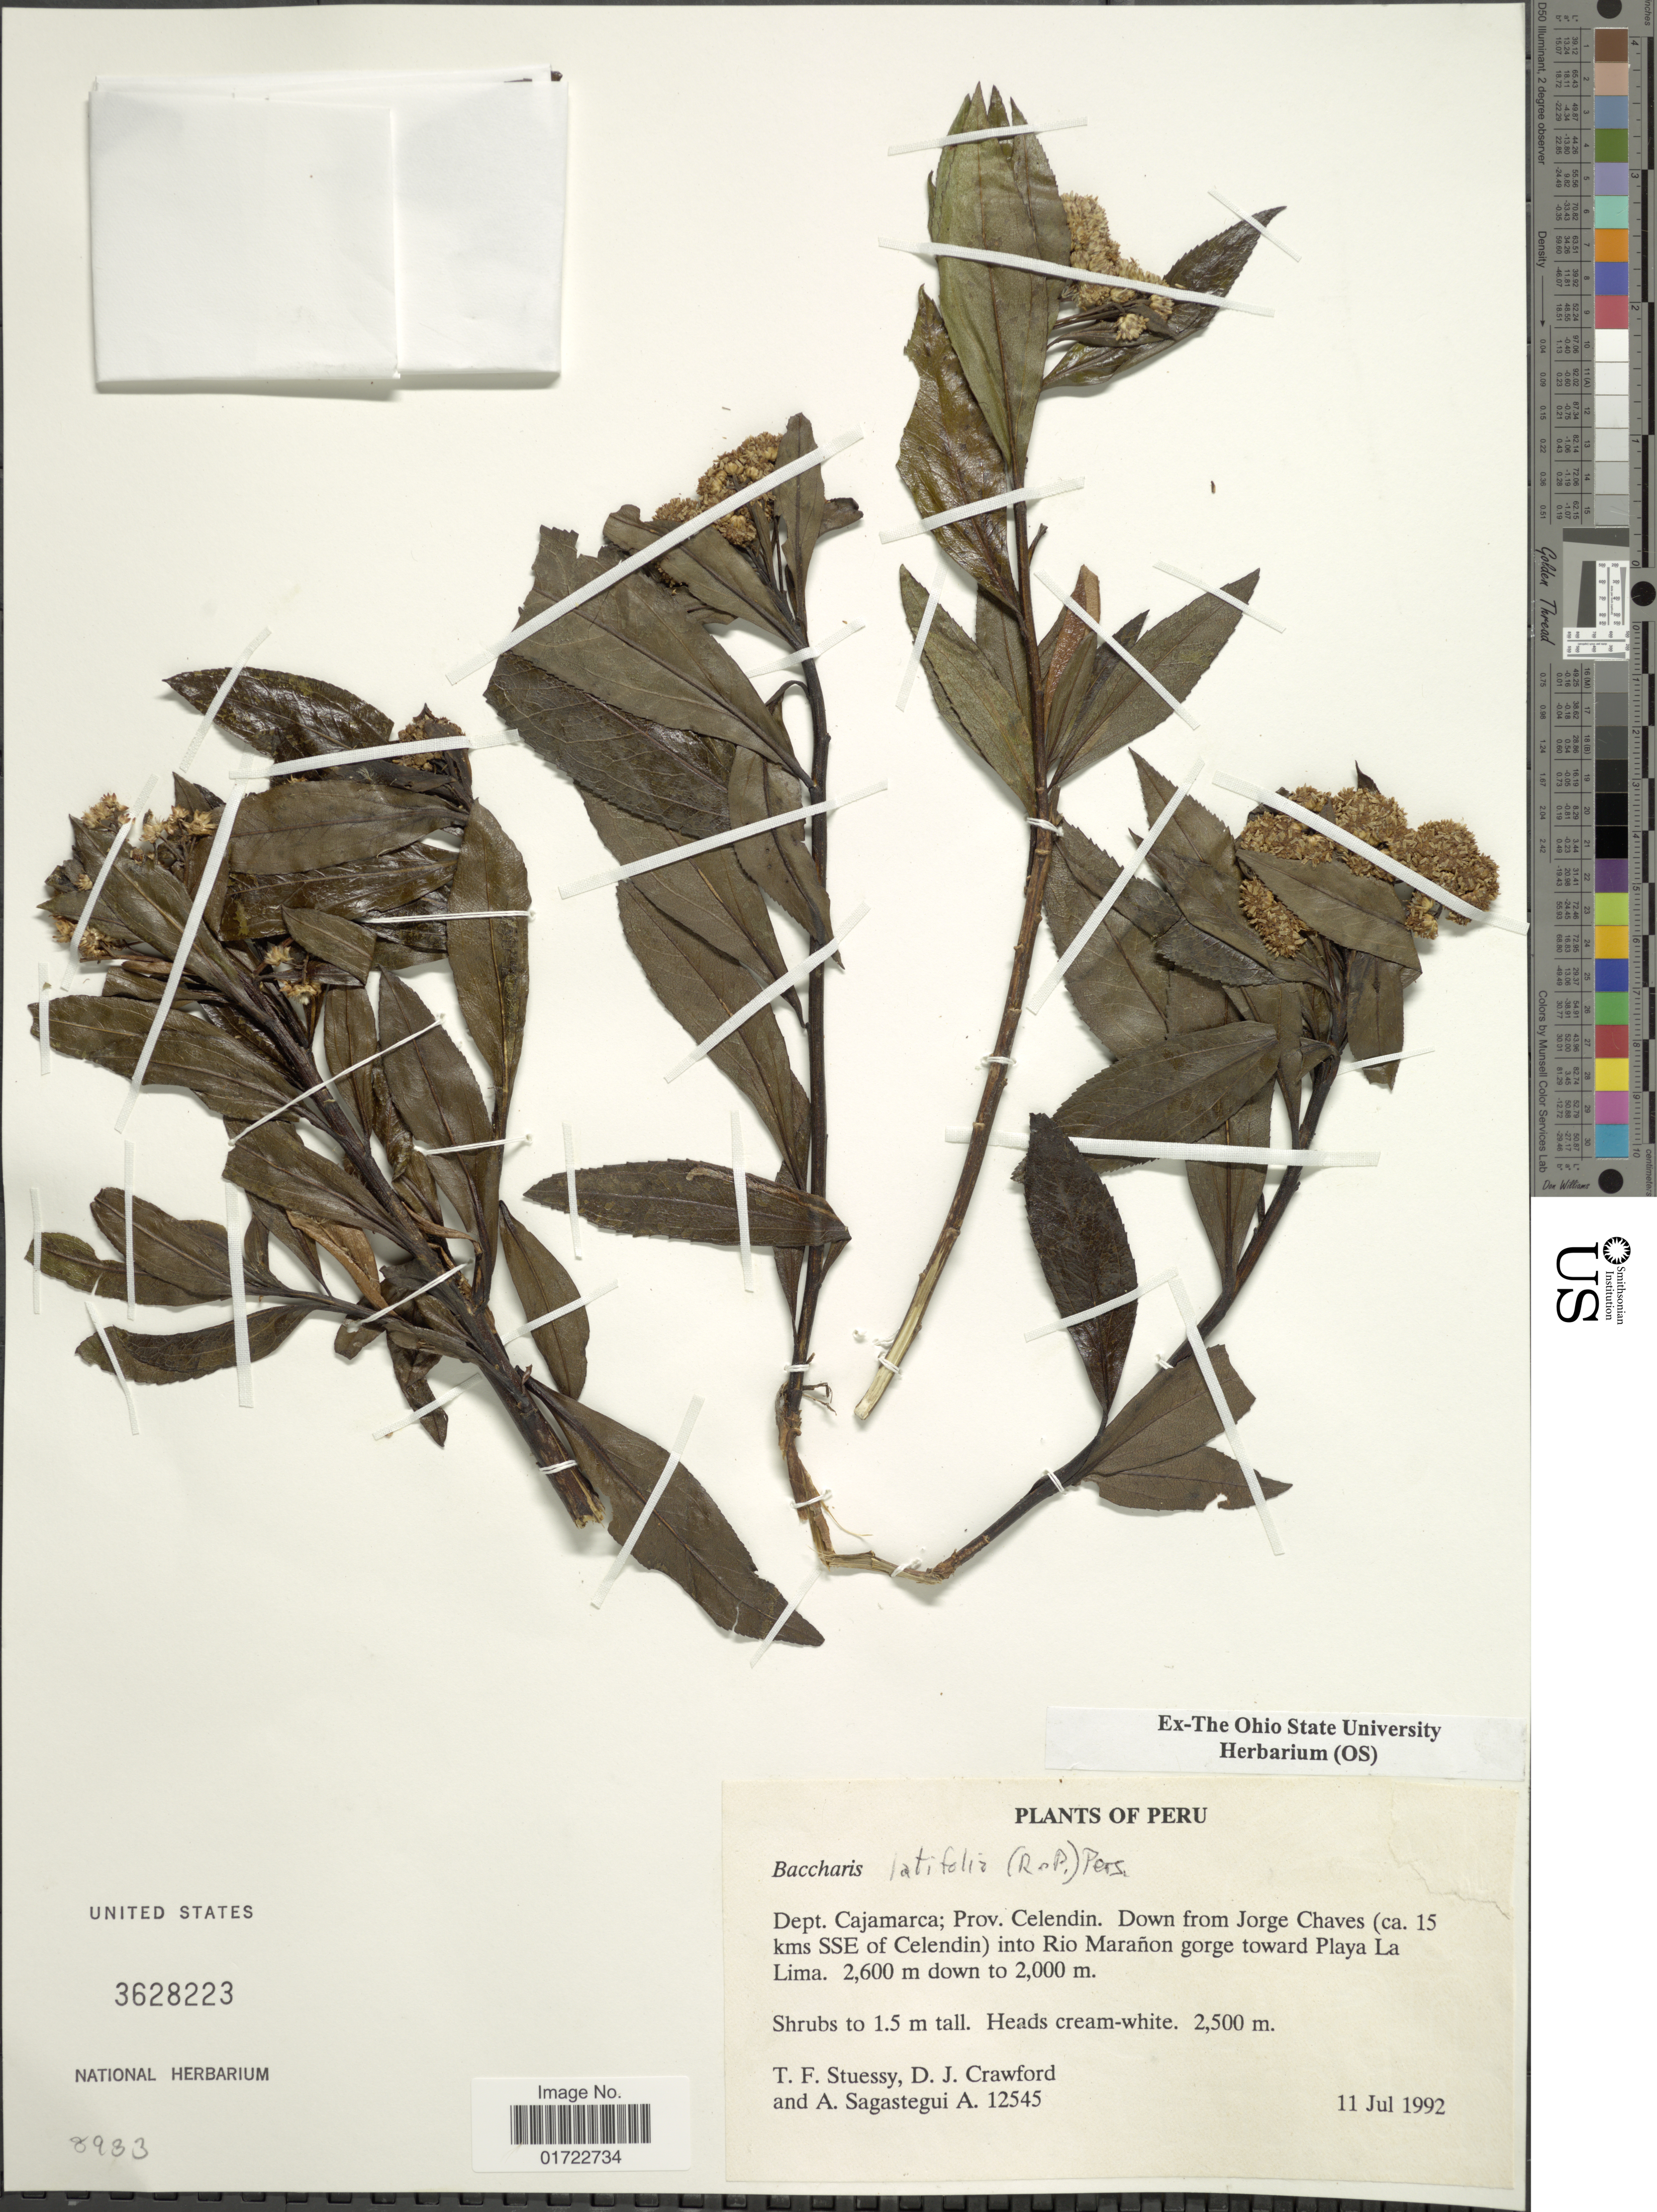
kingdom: Plantae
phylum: Tracheophyta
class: Magnoliopsida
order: Asterales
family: Asteraceae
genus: Baccharis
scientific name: Baccharis latifolia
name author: (Ruiz & Pav.) Pers.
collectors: T. Stuessy, D. Crawford & A. Sagástegui A.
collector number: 12545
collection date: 1922-07-11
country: Peru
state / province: Cajamarca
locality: Dept. Cajamarca; Prov. Celendin. Down from Jorge Chaves (ca. 15 kms SSE of Celendin) into Rio Marañon gorge toward Playa La Lima.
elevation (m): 2000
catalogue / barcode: US 3628223